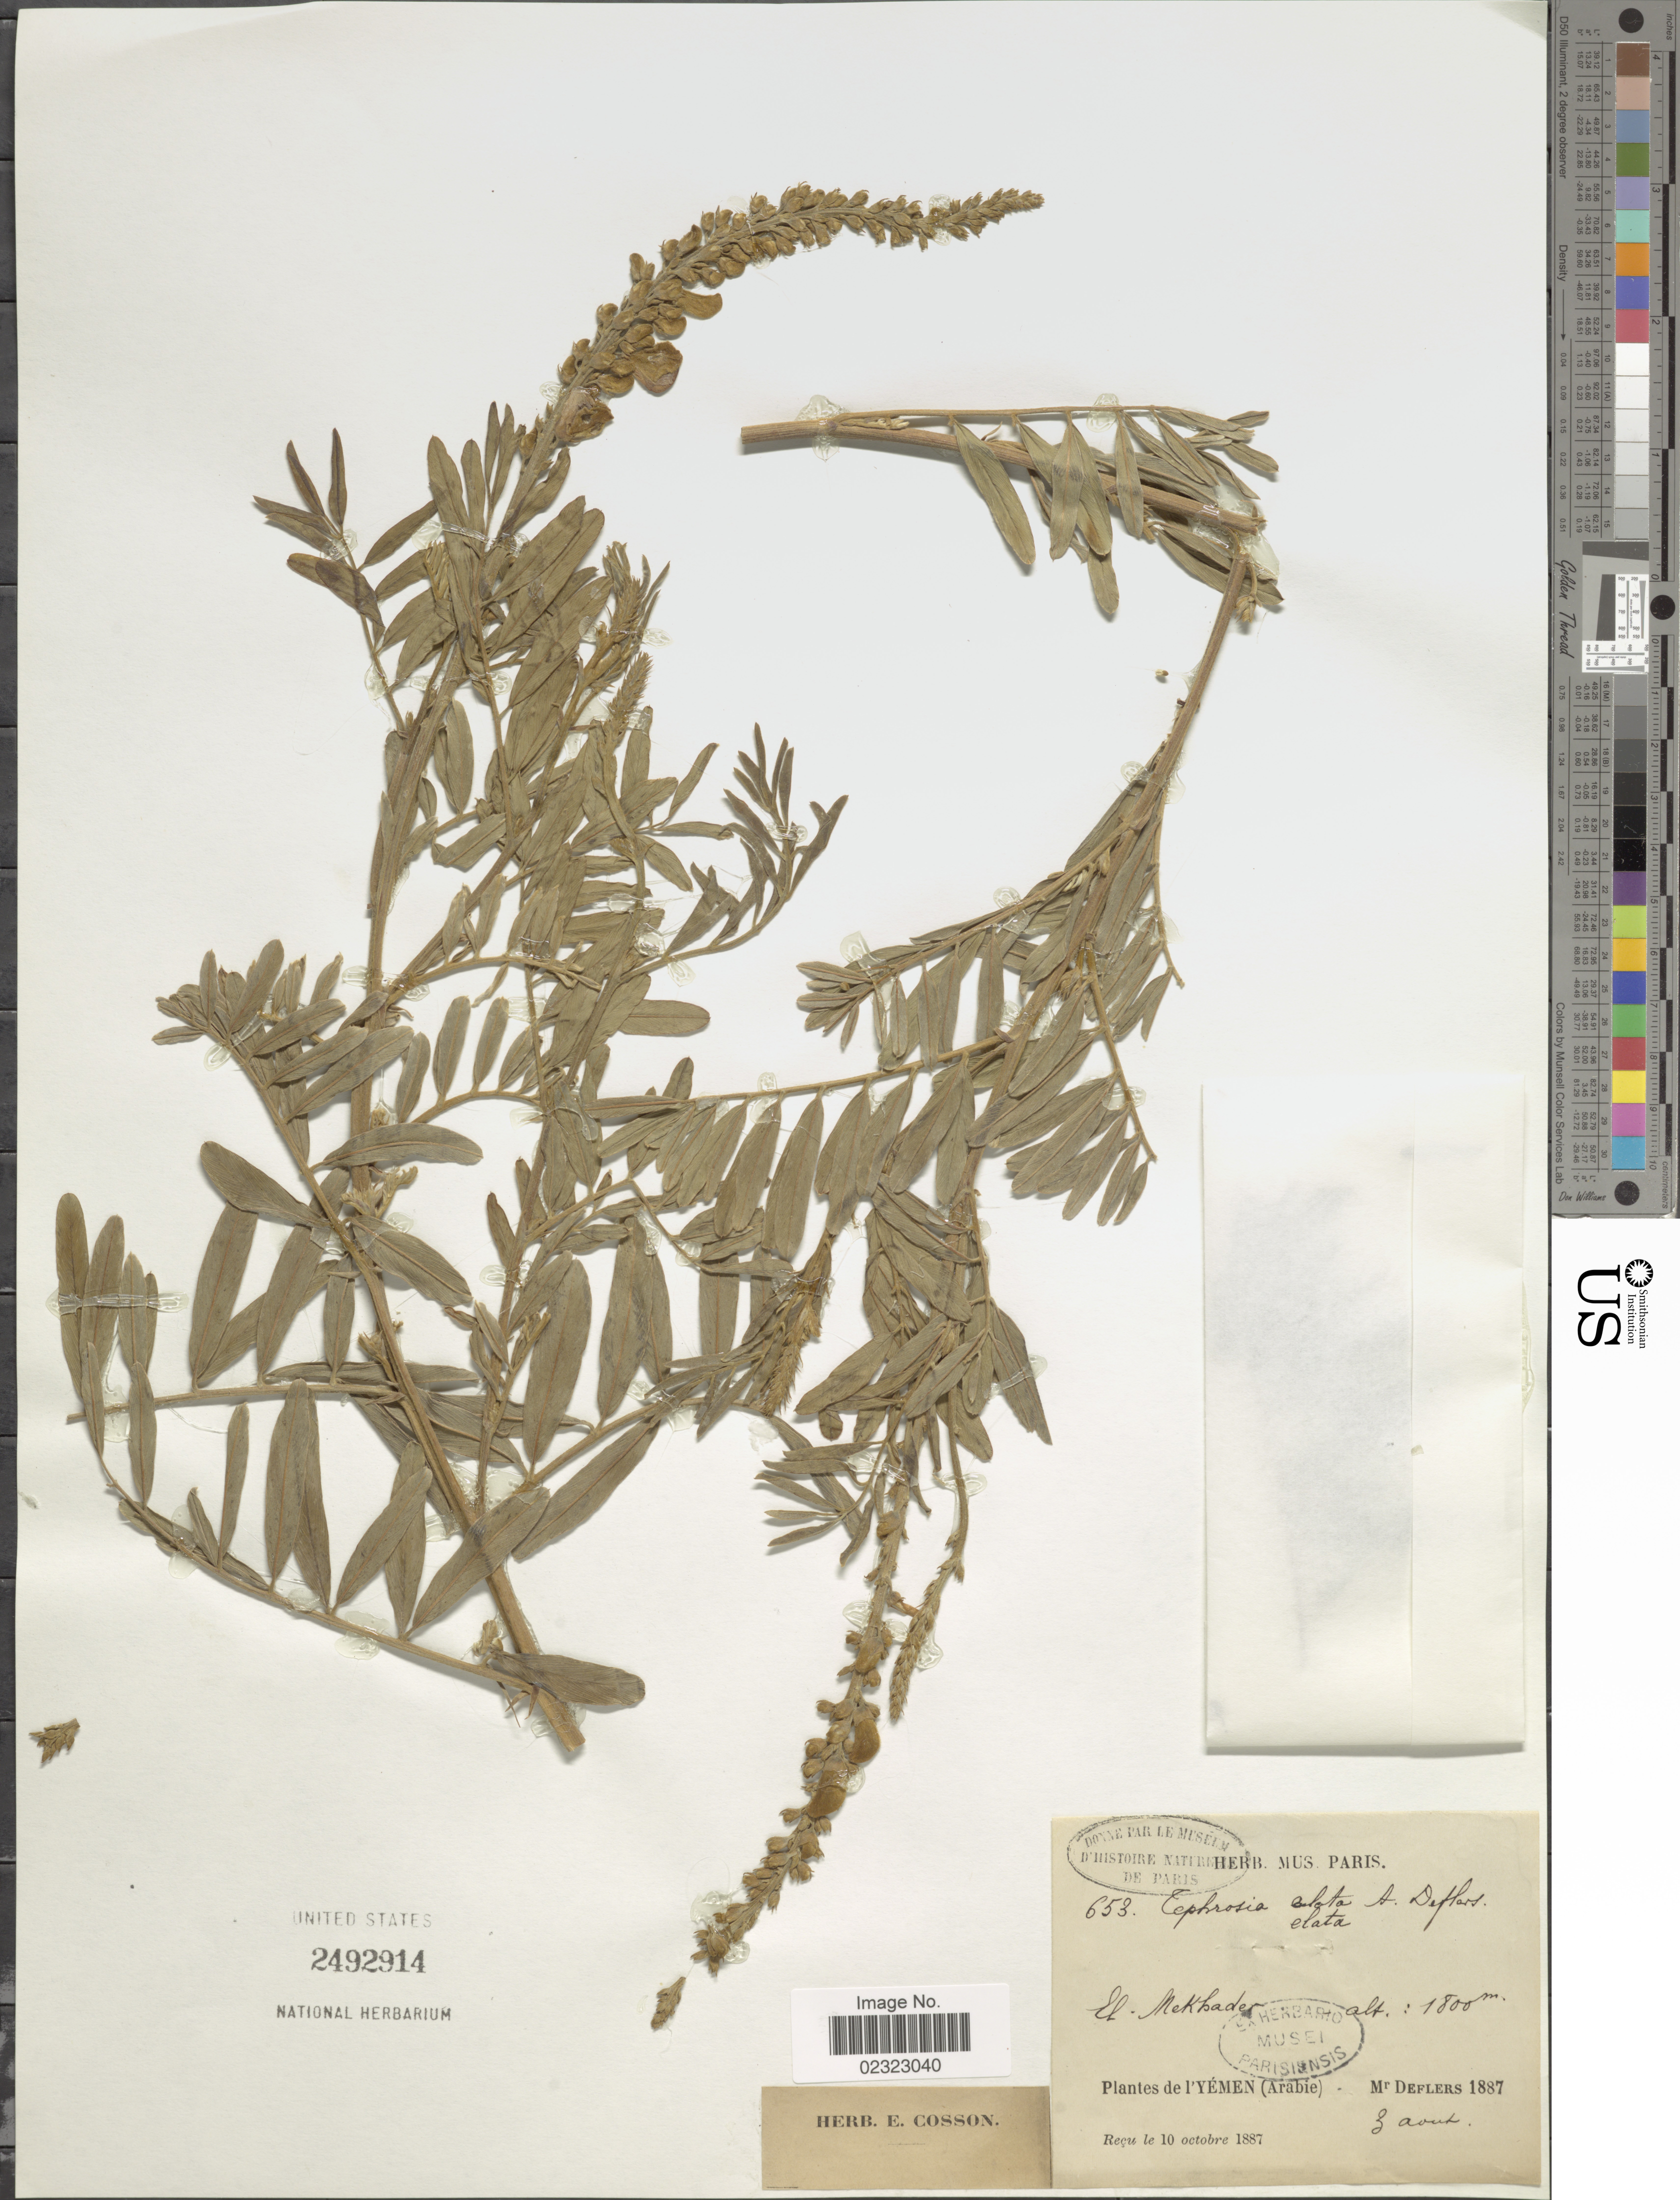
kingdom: Plantae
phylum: Tracheophyta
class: Magnoliopsida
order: Fabales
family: Fabaceae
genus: Tephrosia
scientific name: Tephrosia elata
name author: Deflers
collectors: -. Deflers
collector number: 653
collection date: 1887-08-03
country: Yemen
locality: El. Mekbader [interpreted] (Arabie)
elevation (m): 1800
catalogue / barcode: US 2492914